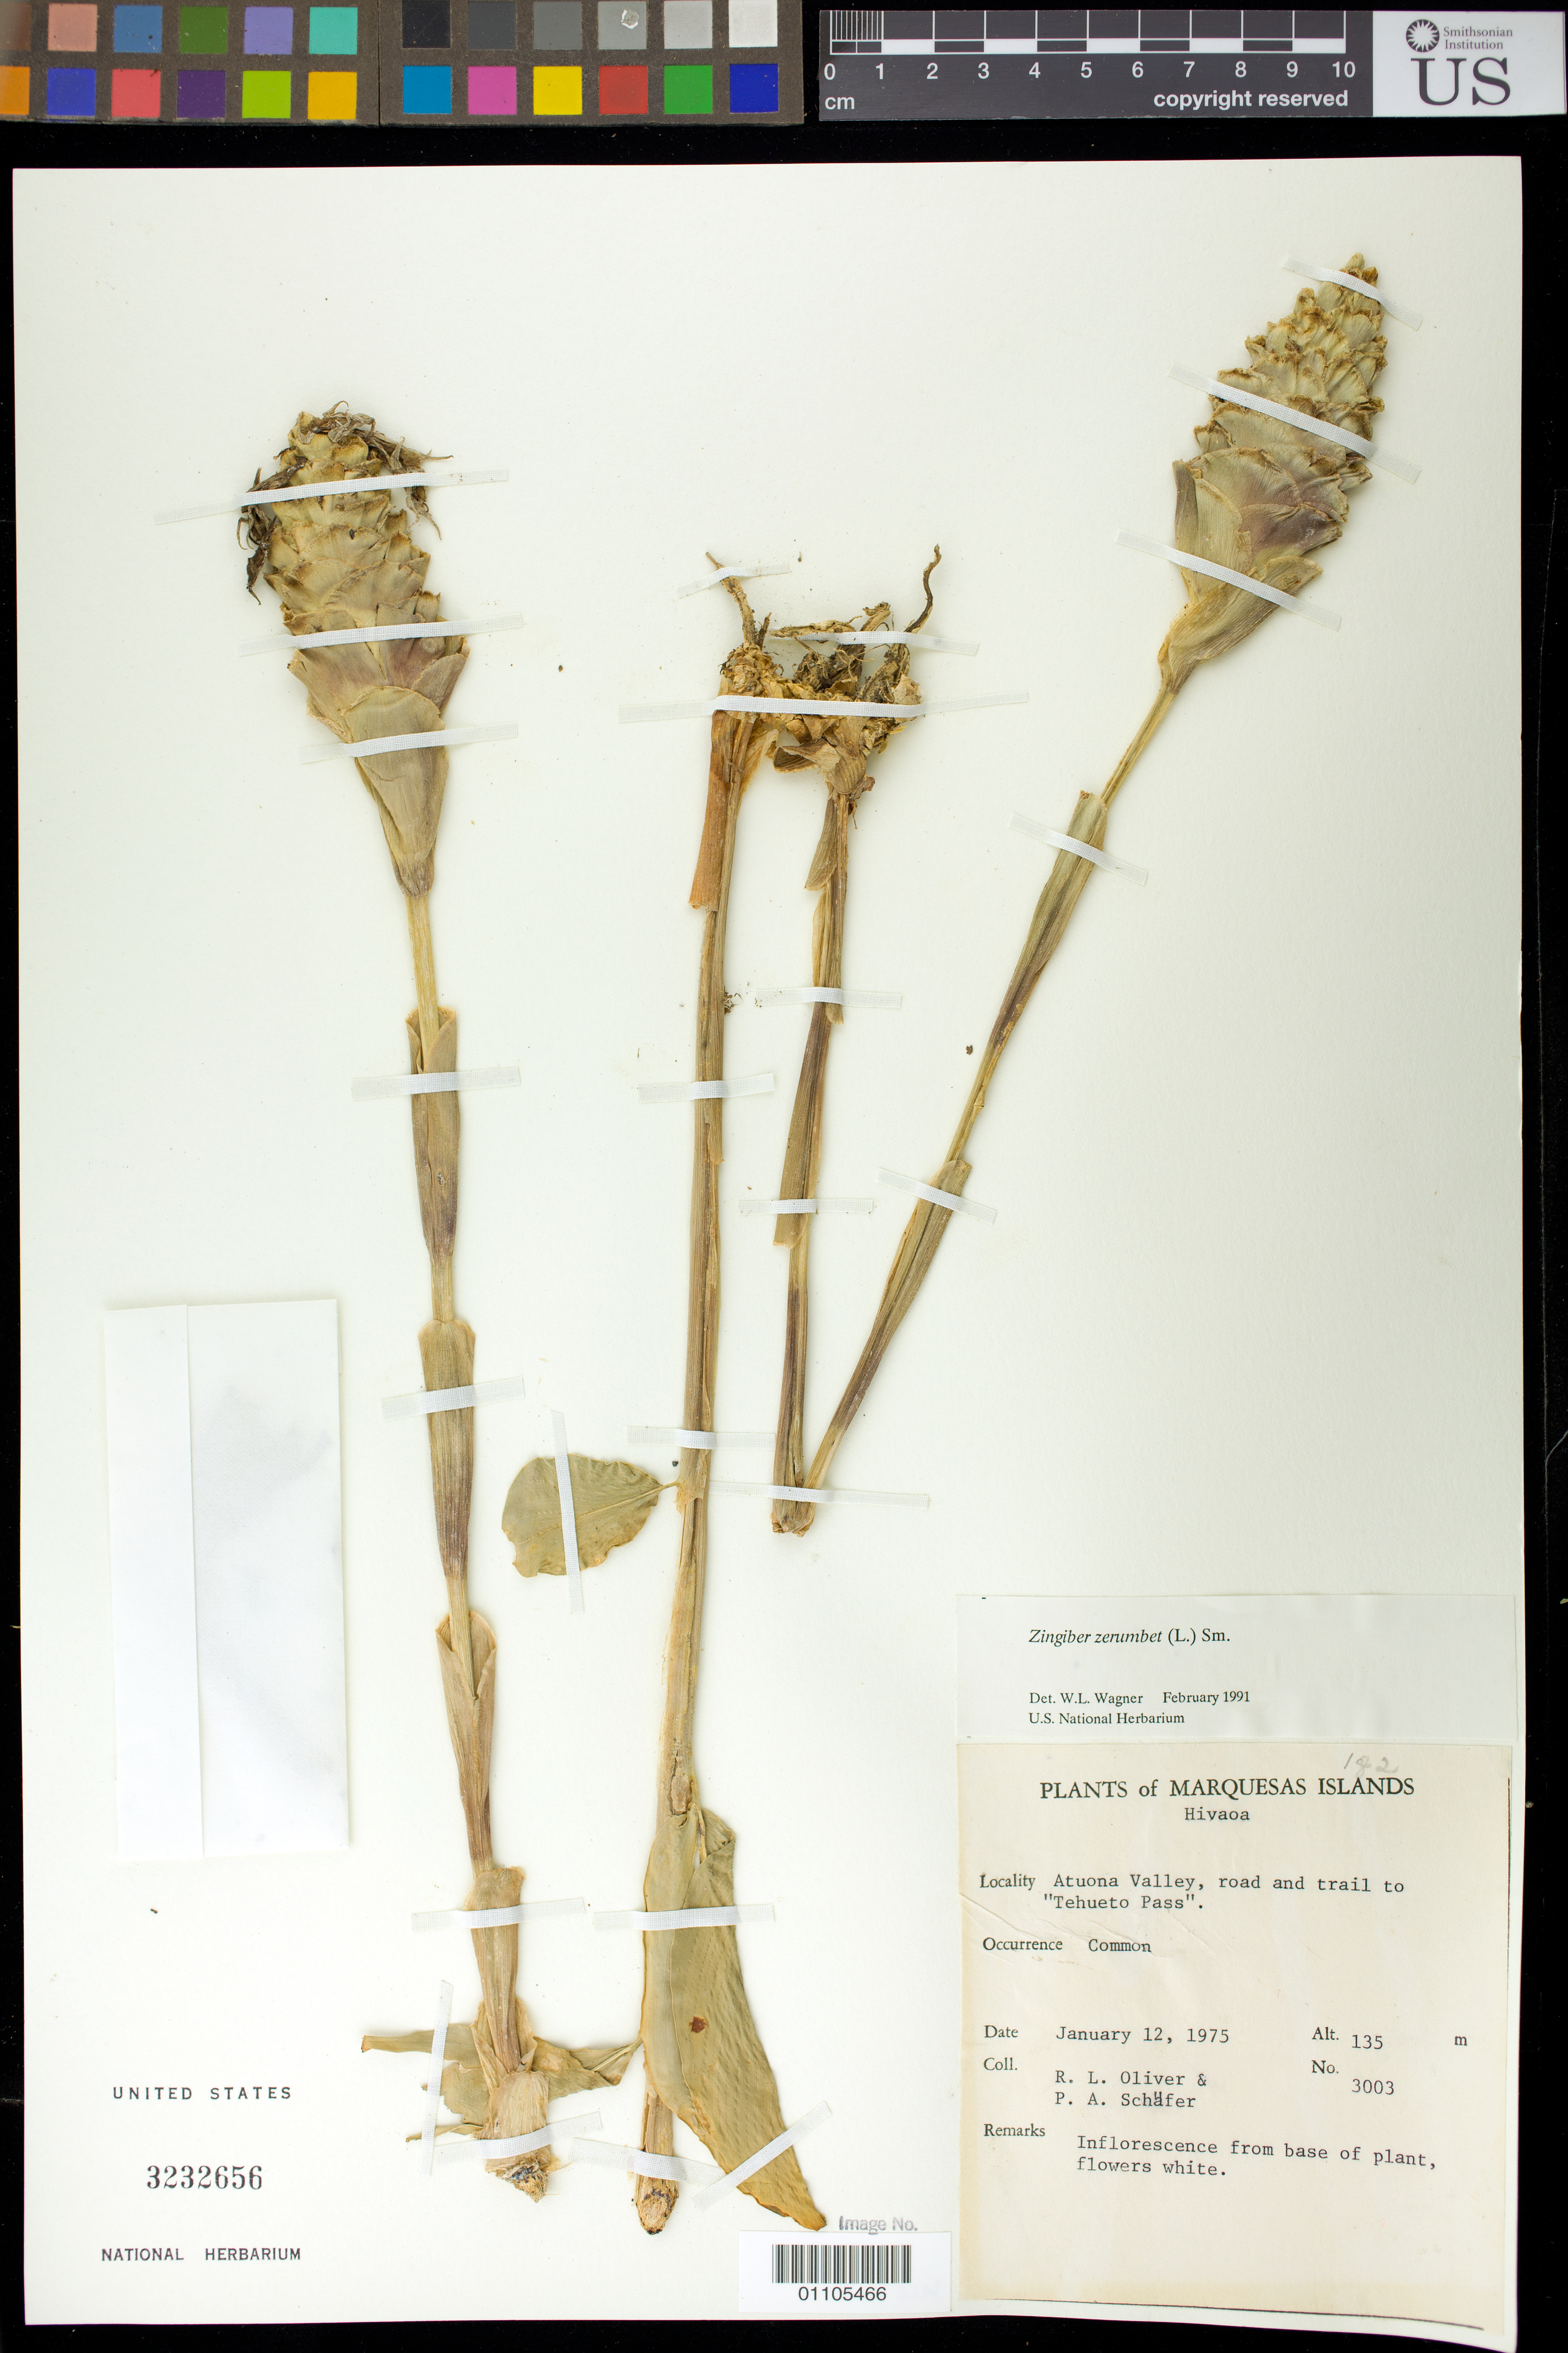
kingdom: Plantae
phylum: Tracheophyta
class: Liliopsida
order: Zingiberales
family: Zingiberaceae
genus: Zingiber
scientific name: Zingiber zerumbet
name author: (L.) Sm.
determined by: Wagner, W. L., (BOT), Smithsonian Institution - National Museum of Natural History (UNITED STATES)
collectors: R. L. Oliver & P. A. Schäfer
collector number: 3003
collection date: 1975-01-12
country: French Polynesia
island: Hiva Oa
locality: Atuona Valley, road and trail to "Tehueto Pass"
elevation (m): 135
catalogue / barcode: US 3232656